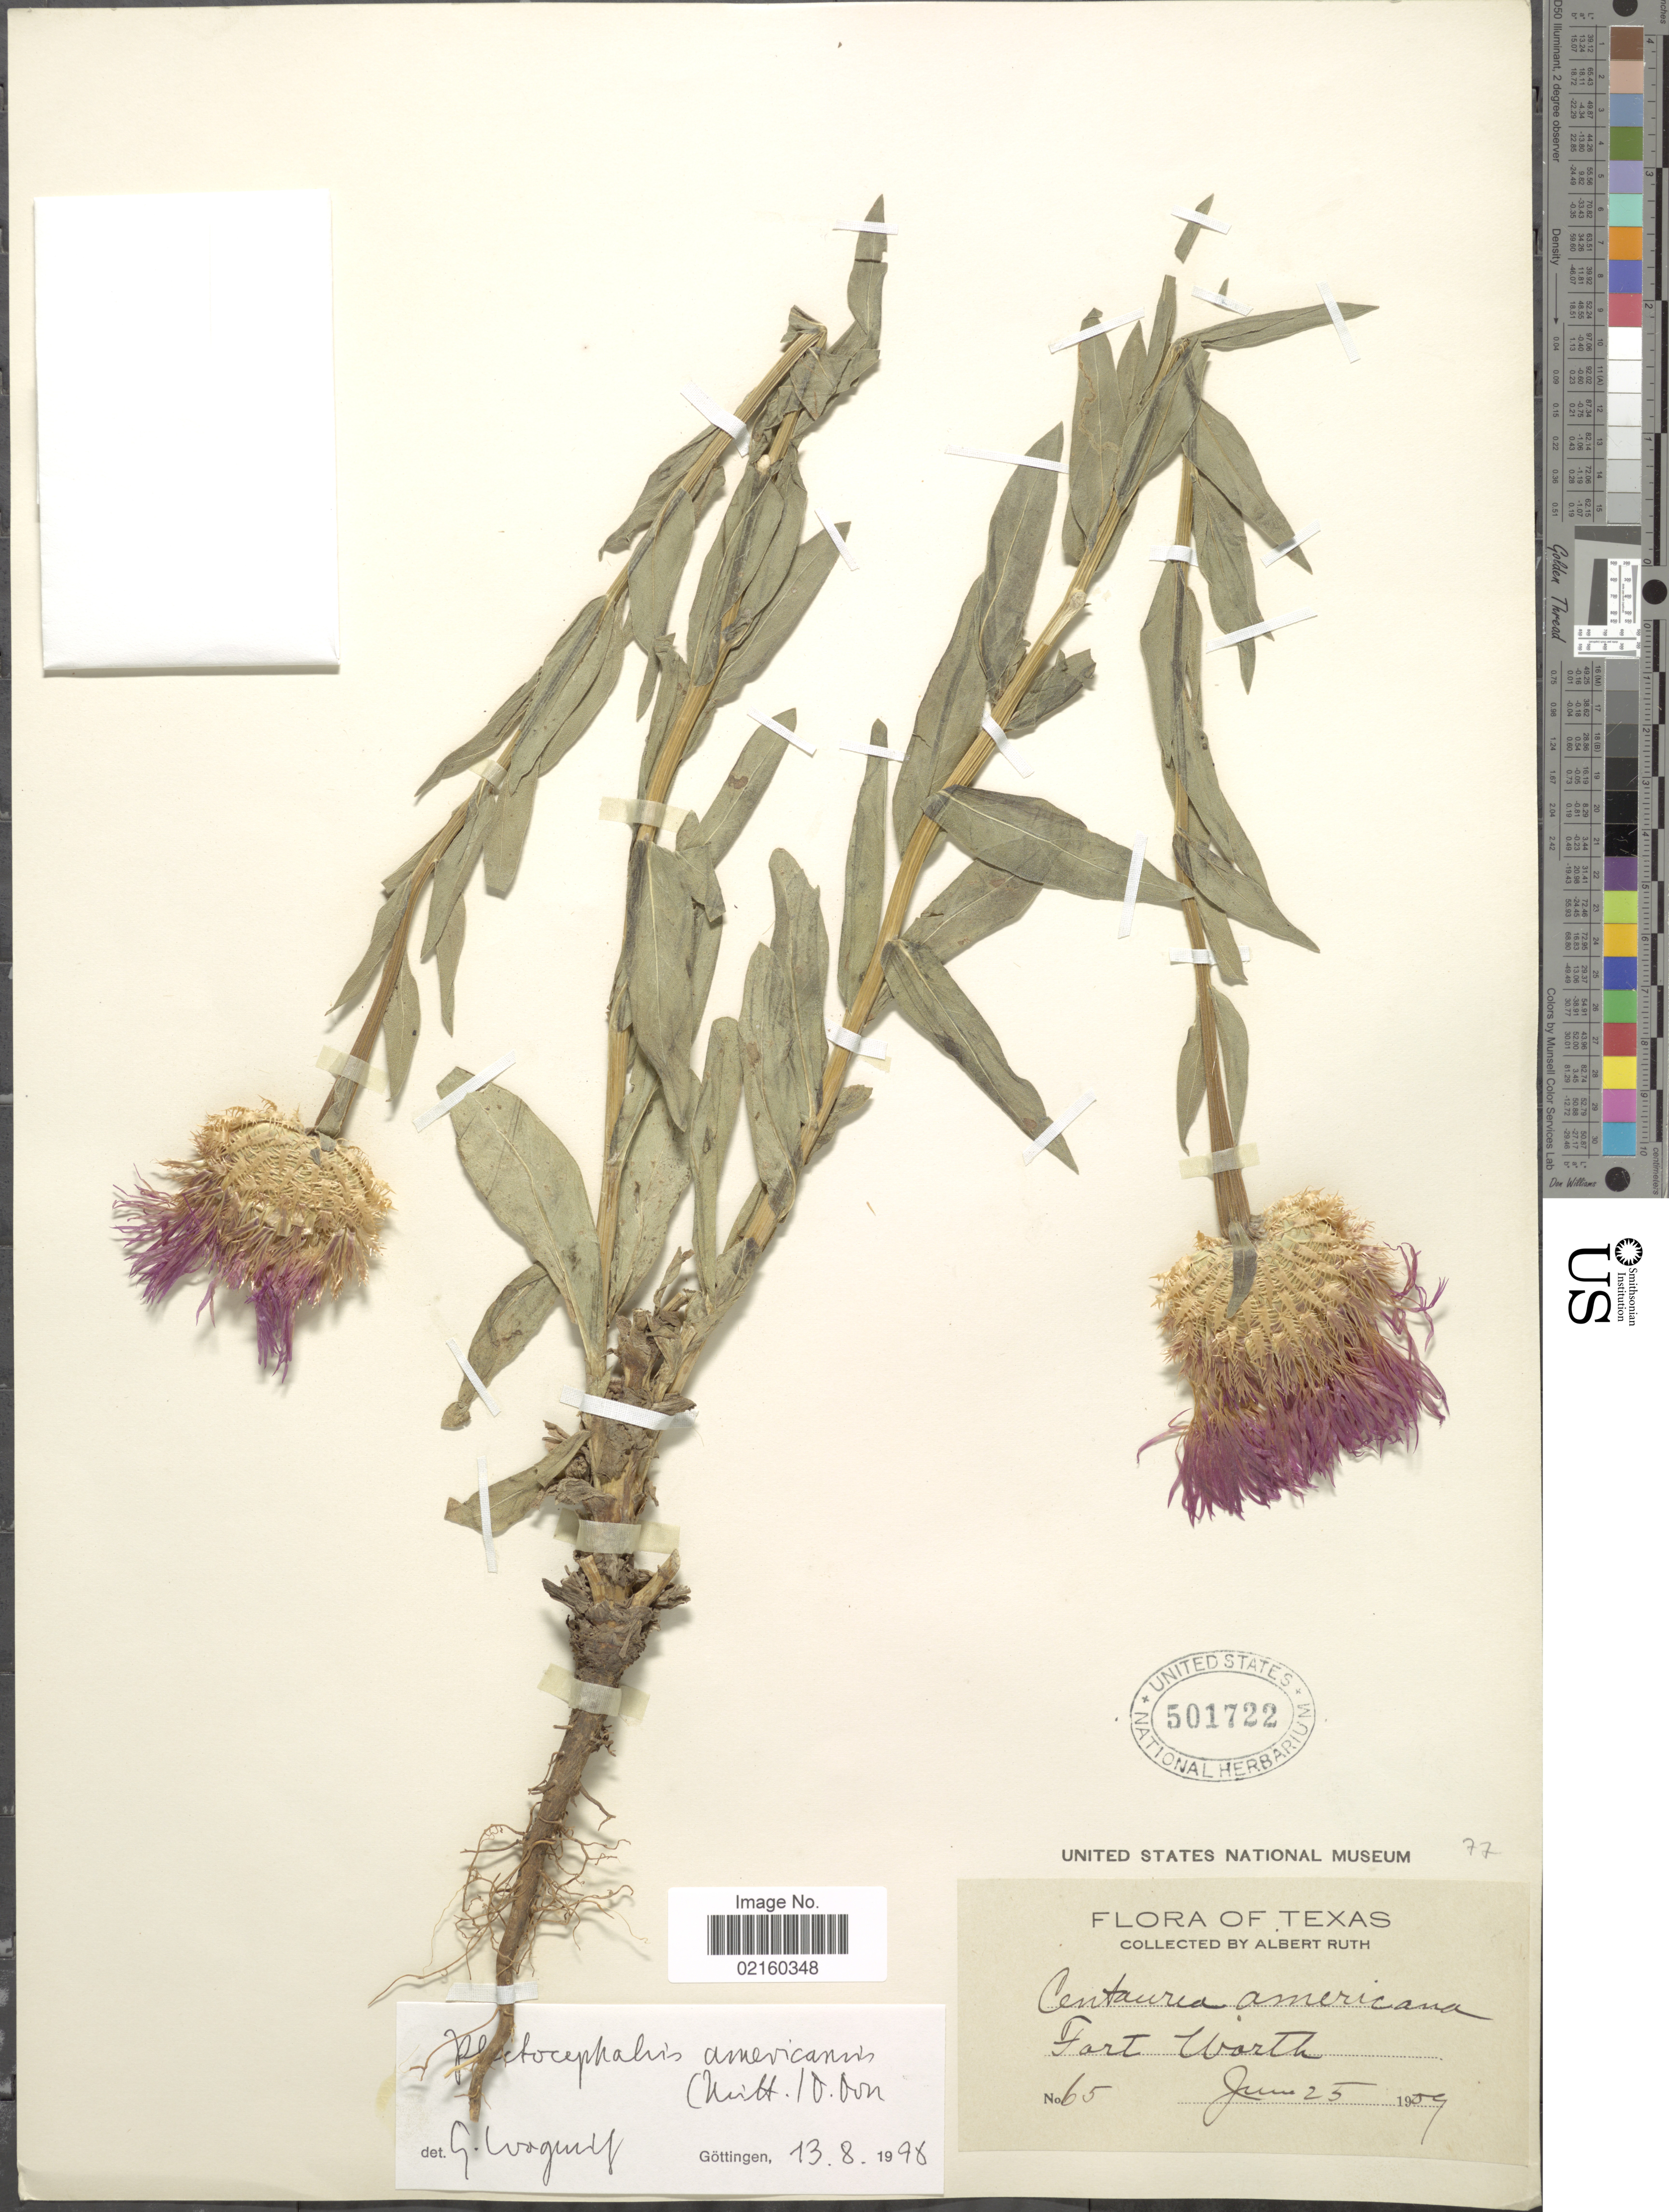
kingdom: Plantae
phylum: Tracheophyta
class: Magnoliopsida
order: Asterales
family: Asteraceae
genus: Plectocephalus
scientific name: Plectocephalus americanus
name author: (Nutt.) D. Don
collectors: A. Ruth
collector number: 65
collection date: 1959-06-25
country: United States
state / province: Texas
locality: Fort Worth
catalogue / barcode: US 501722